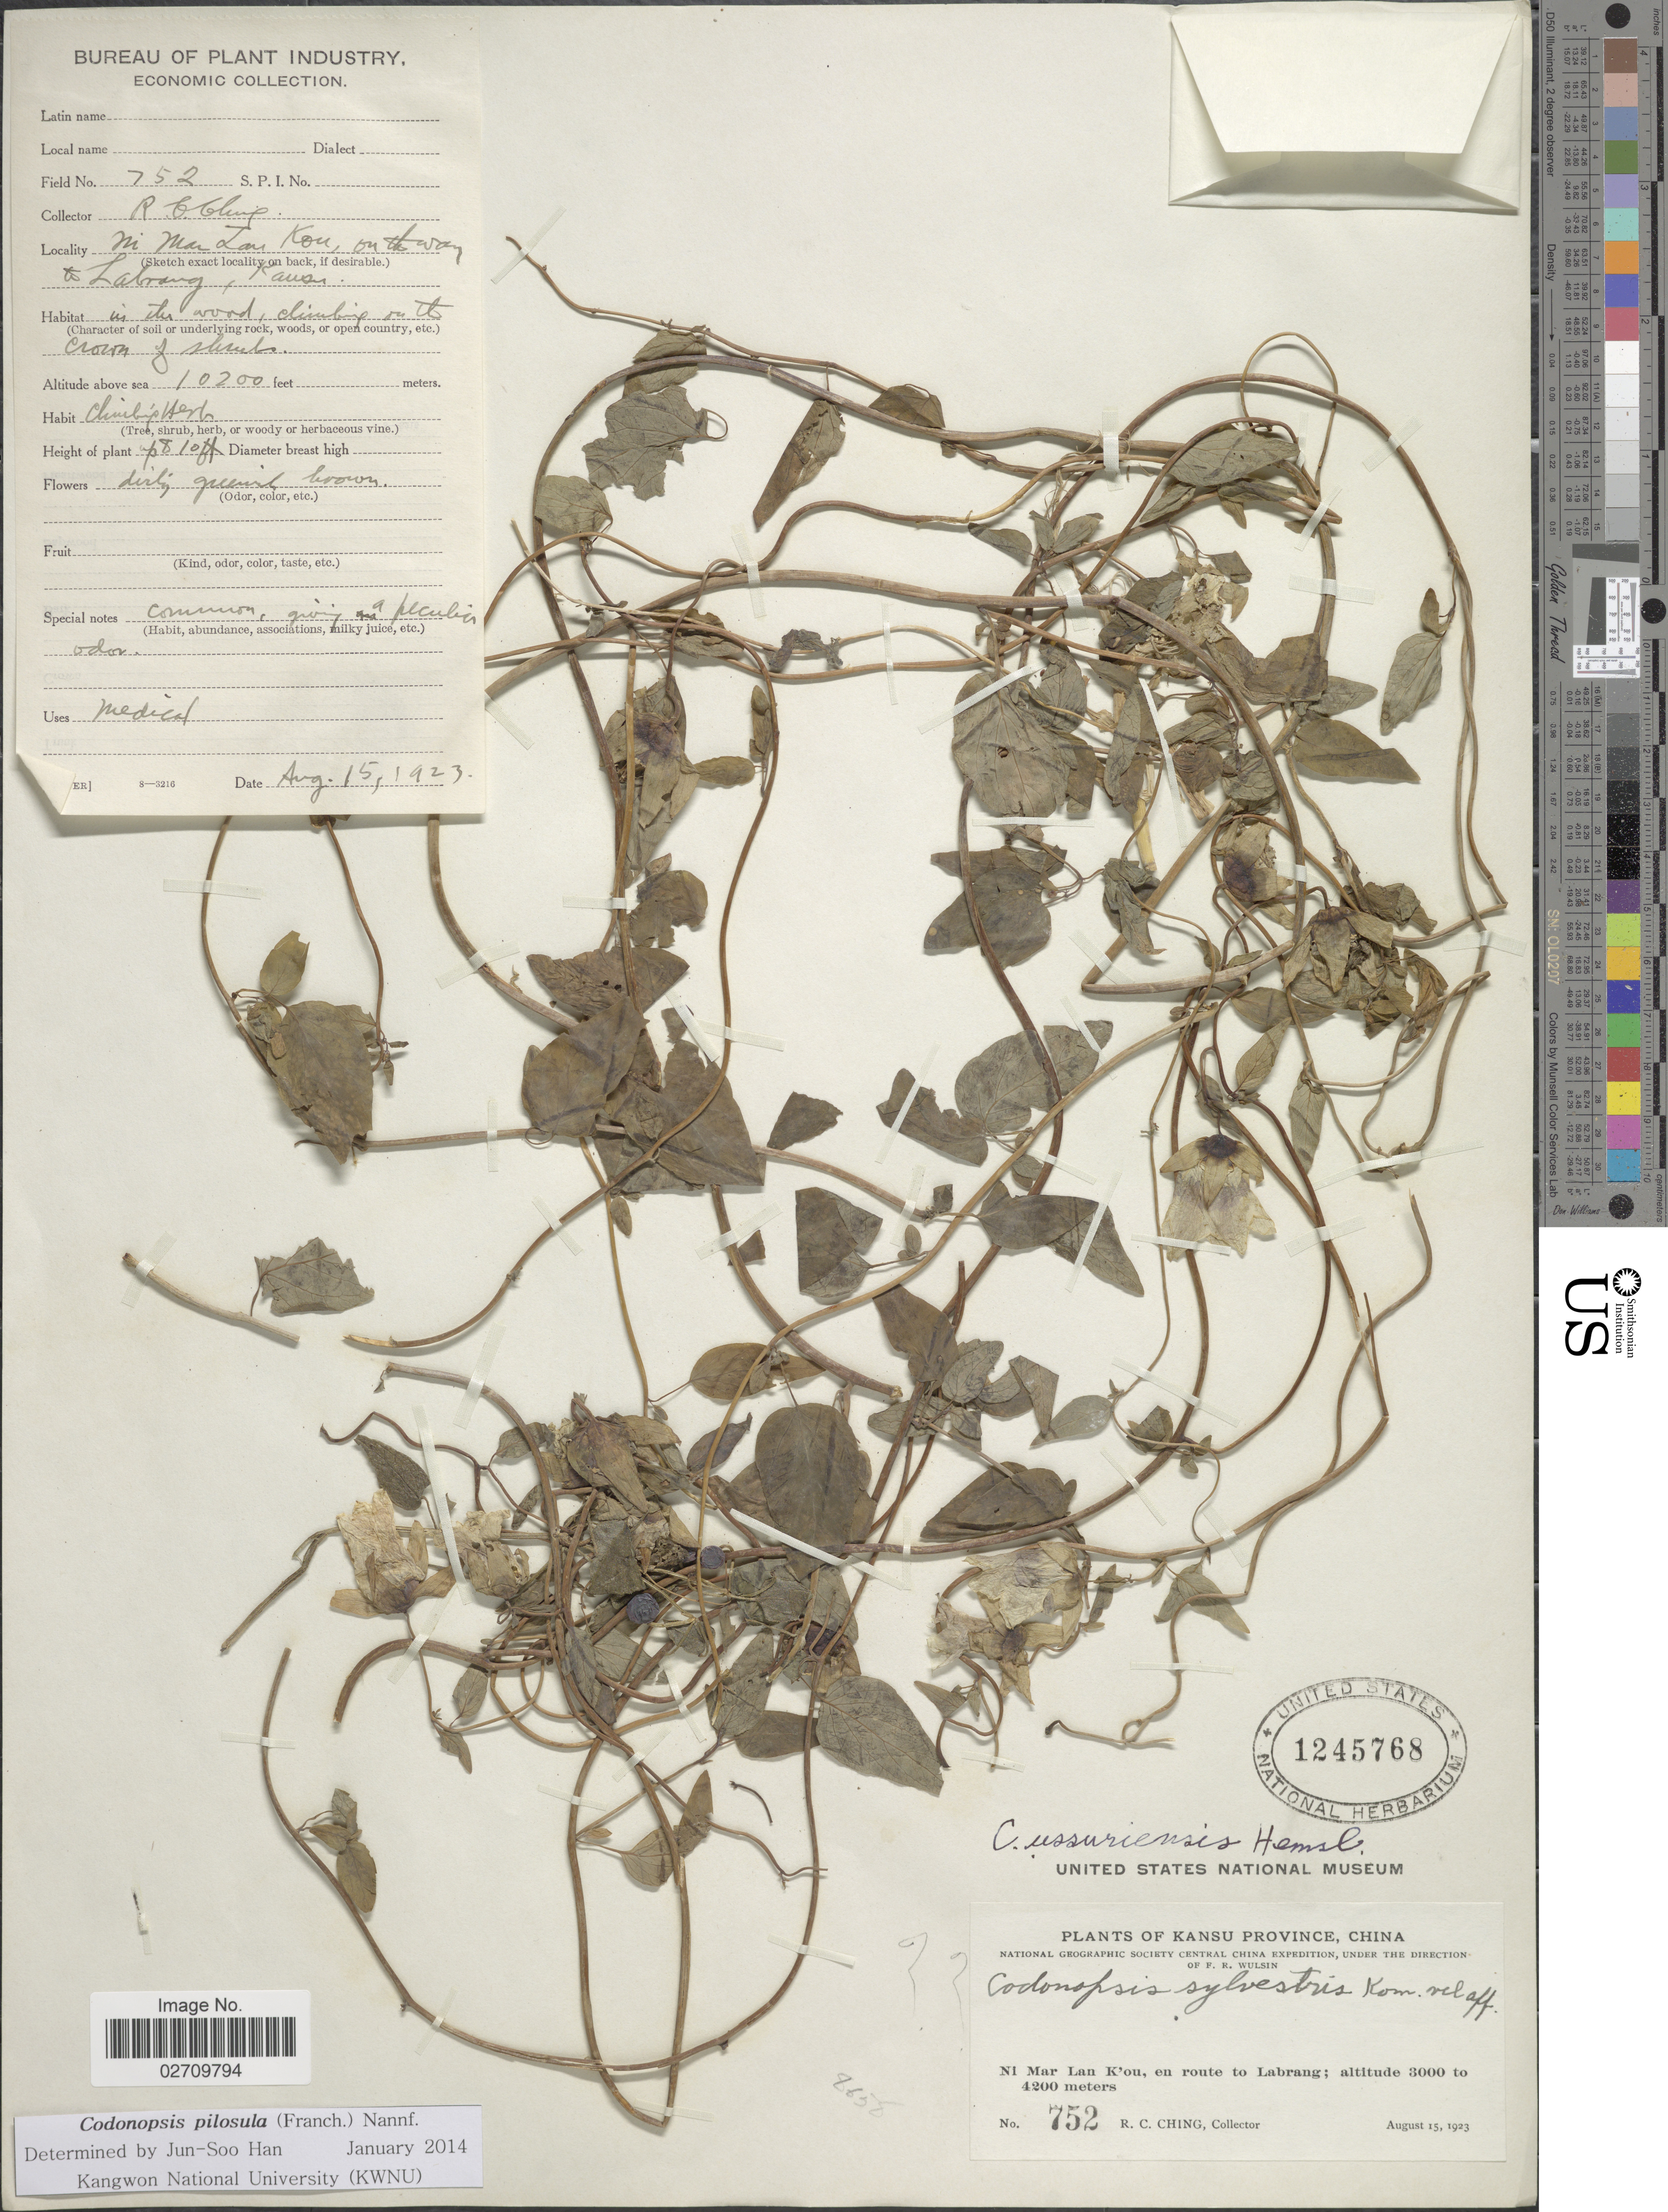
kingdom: Plantae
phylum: Tracheophyta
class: Magnoliopsida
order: Asterales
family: Campanulaceae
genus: Codonopsis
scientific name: Codonopsis pilosula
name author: (Franch.) Nannf.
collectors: R. C. Ching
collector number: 752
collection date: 1923-08-15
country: China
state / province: Gansu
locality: Kansu Province, Ni Mar Lan K'ou, en route to Labrang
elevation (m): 3000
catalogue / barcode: US 1245768